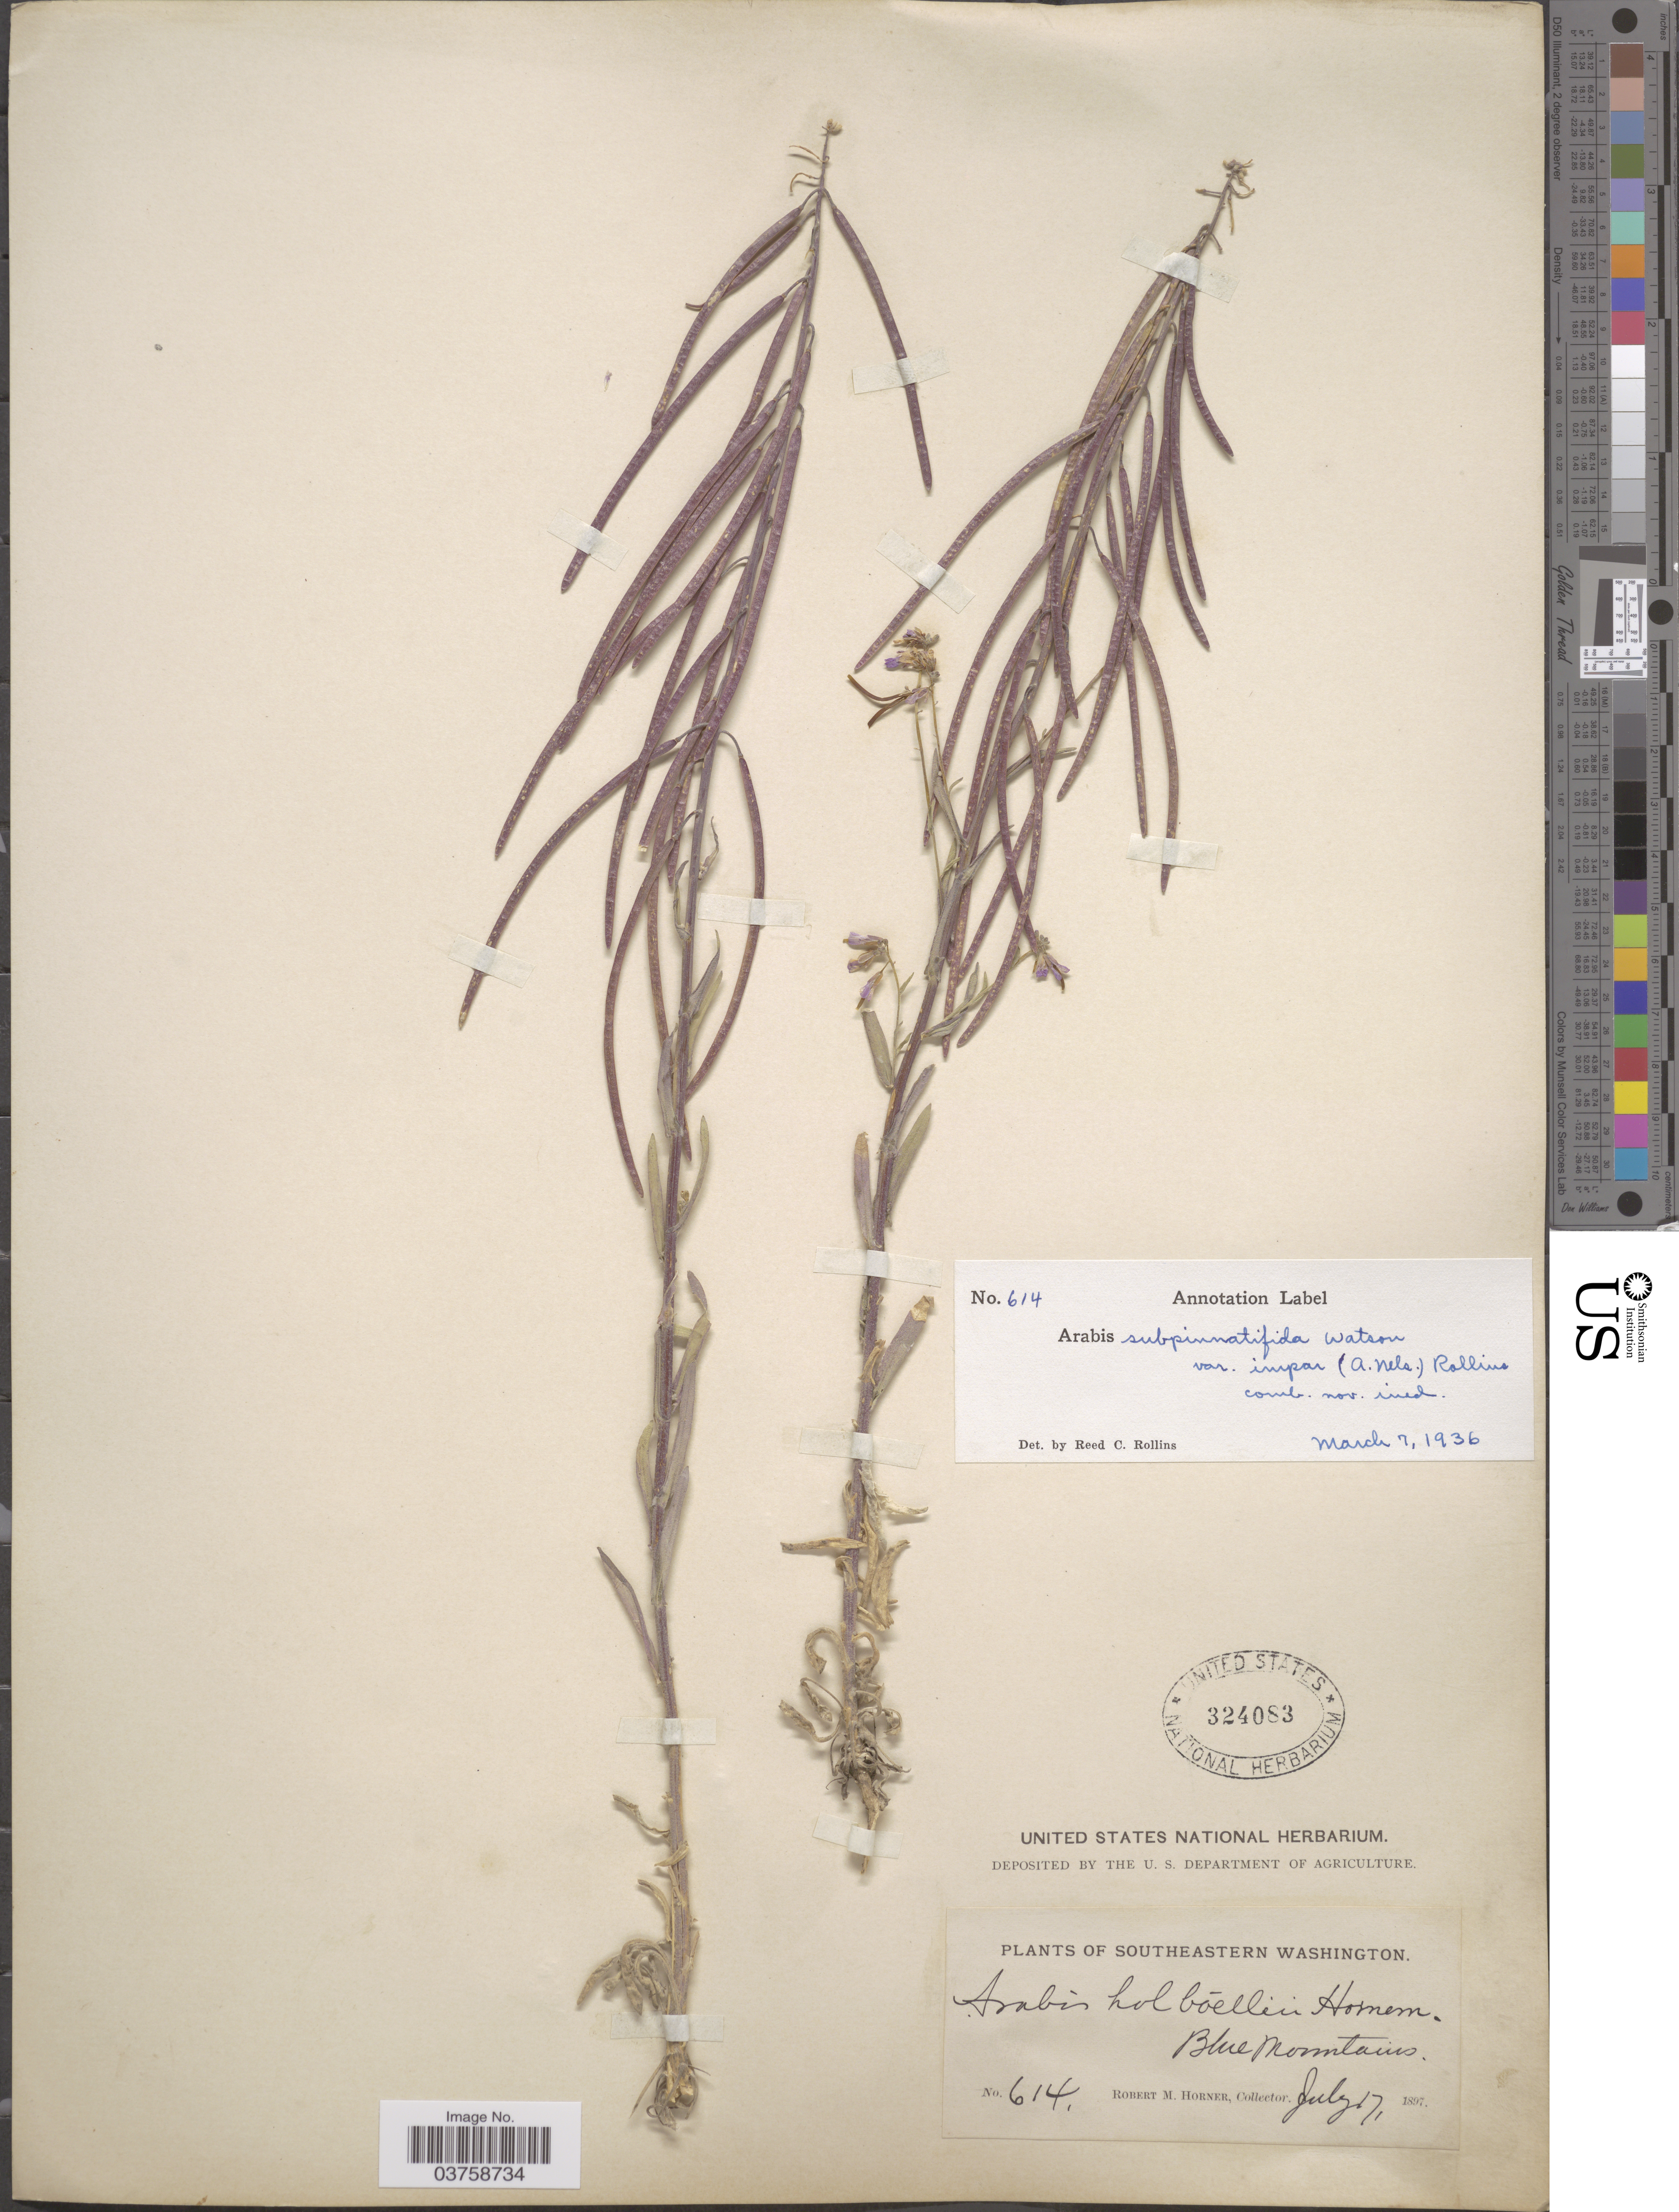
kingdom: Plantae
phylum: Tracheophyta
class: Magnoliopsida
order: Brassicales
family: Brassicaceae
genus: Arabis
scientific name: Arabis puberula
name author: Nutt.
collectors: R. Horner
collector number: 614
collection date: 1897-07-17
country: United States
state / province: Washington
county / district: Clallam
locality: Southeastern Washington. Blue Mountains.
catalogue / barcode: US 324083